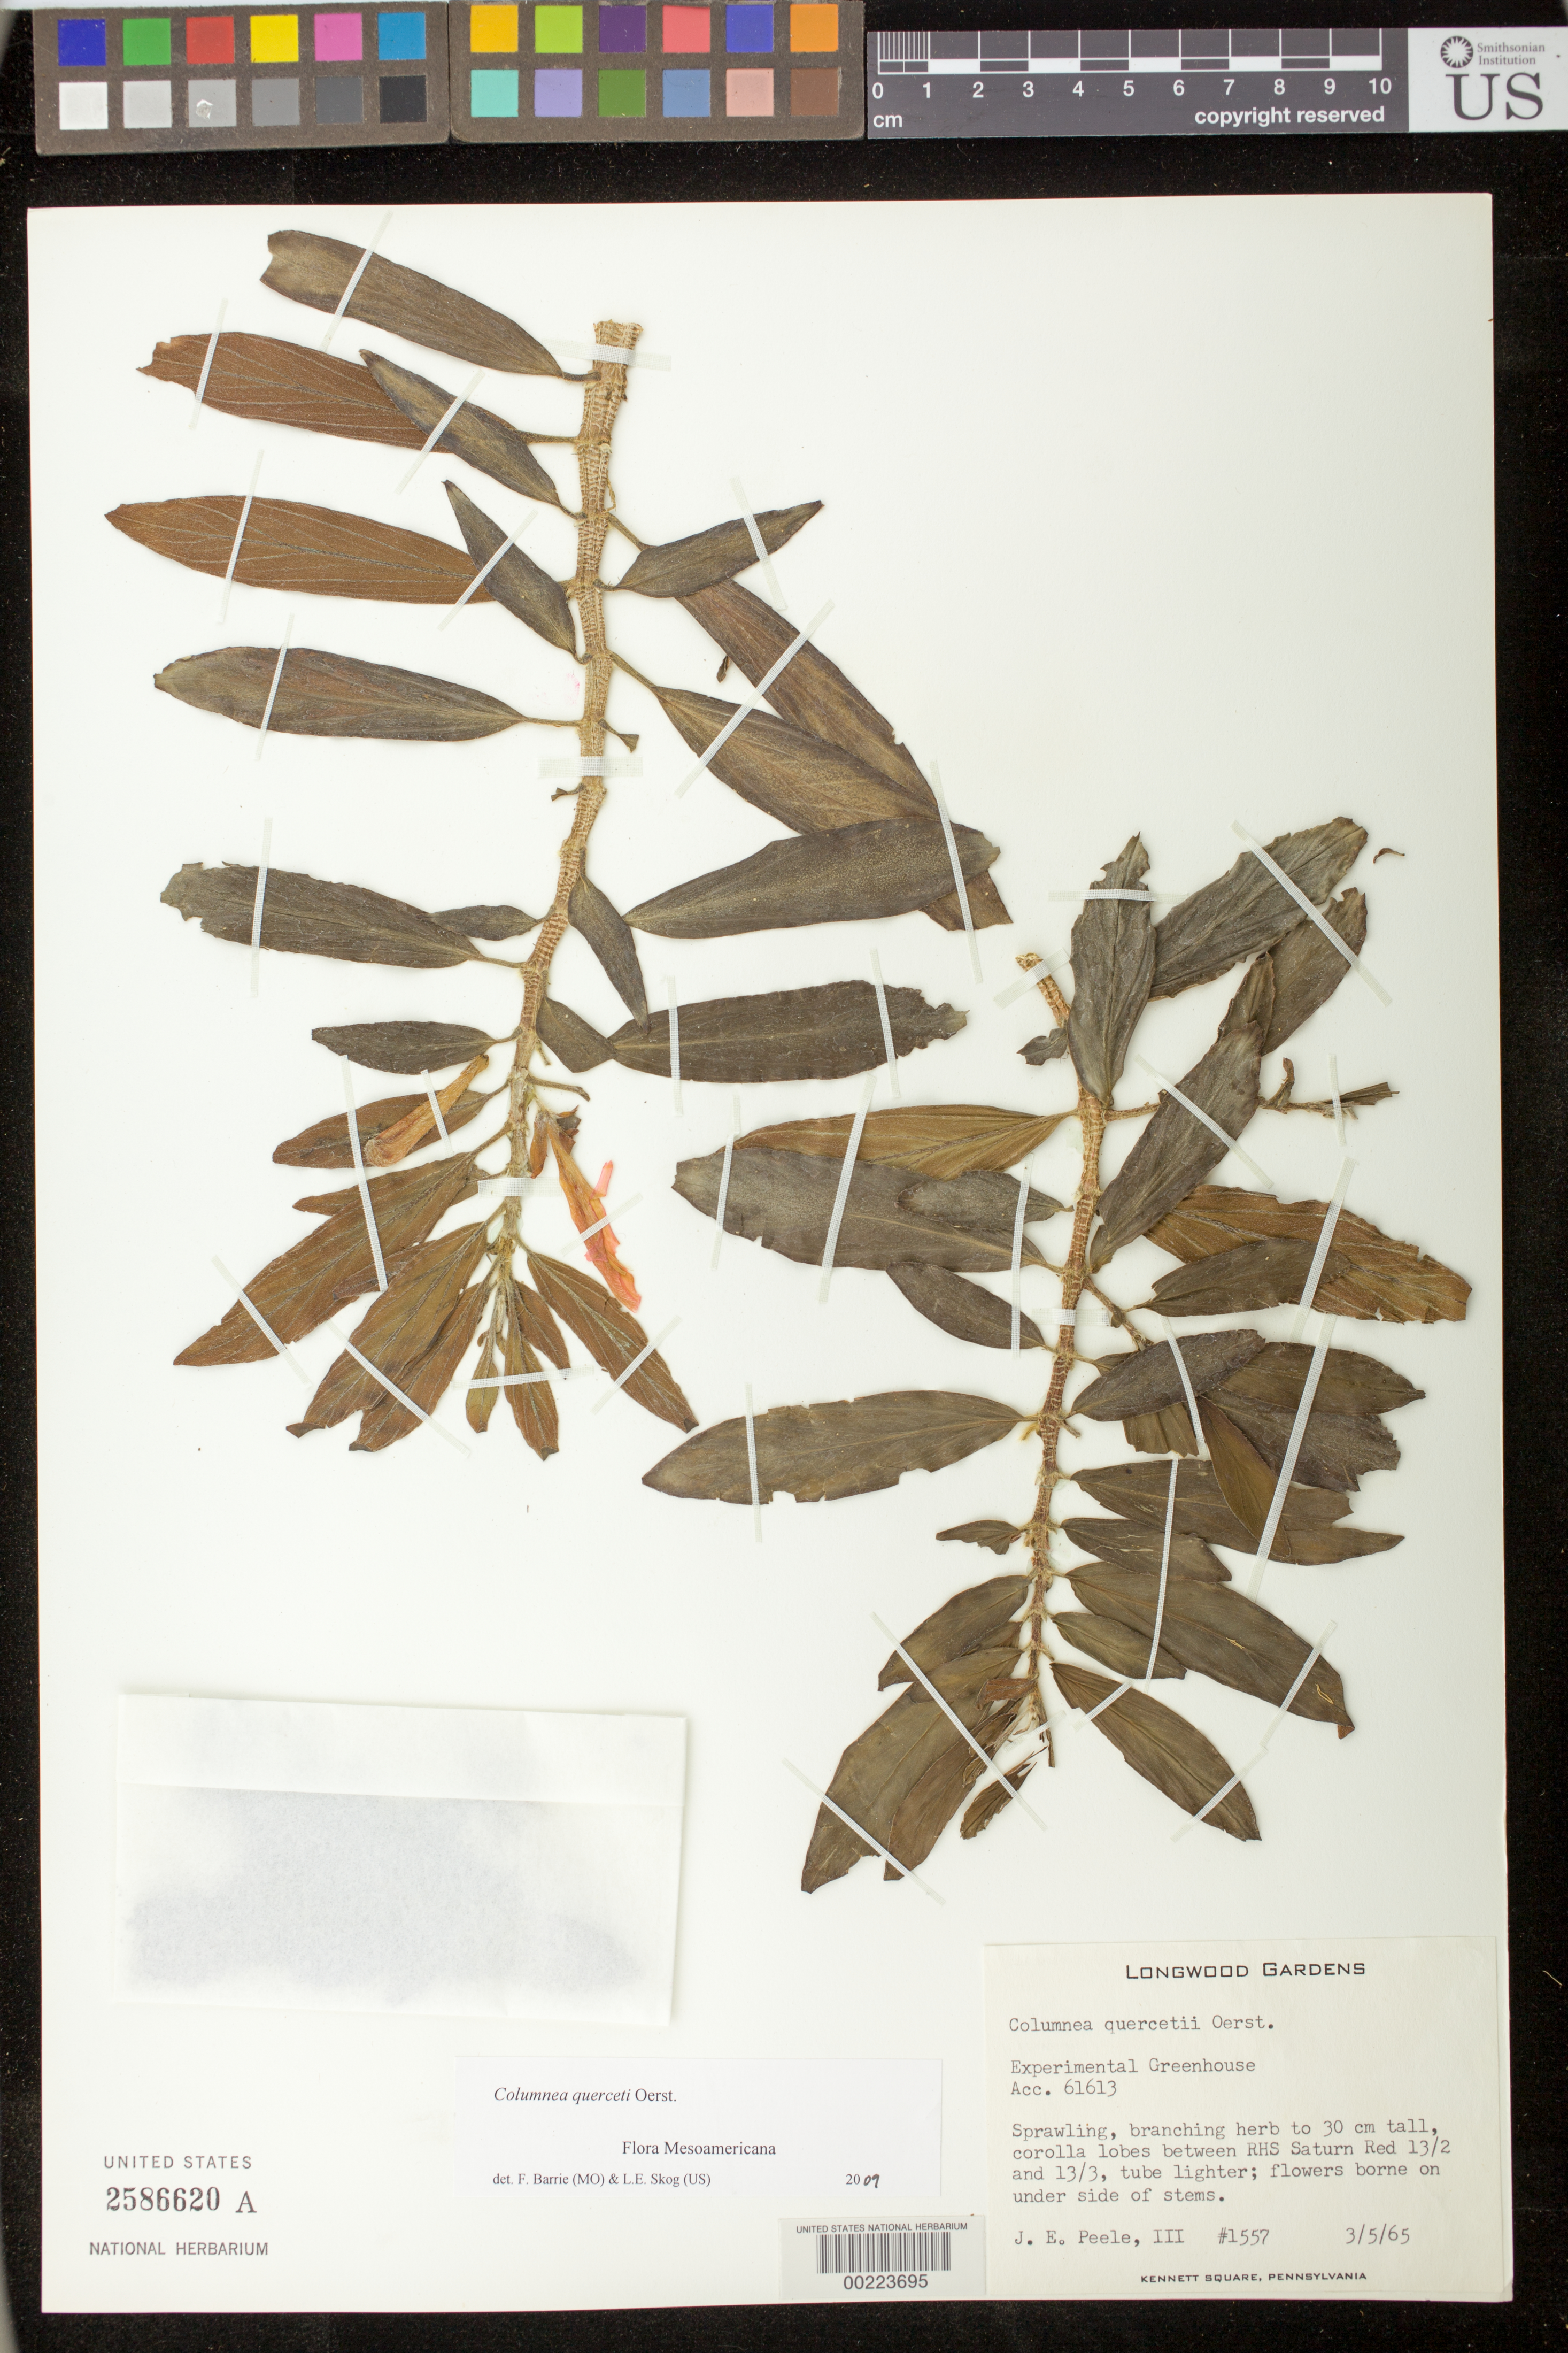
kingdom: Plantae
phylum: Tracheophyta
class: Magnoliopsida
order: Lamiales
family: Gesneriaceae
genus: Columnea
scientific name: Columnea querceti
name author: Oerst.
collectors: J. Peele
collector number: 1557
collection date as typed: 1965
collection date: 1965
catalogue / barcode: US 2586620A